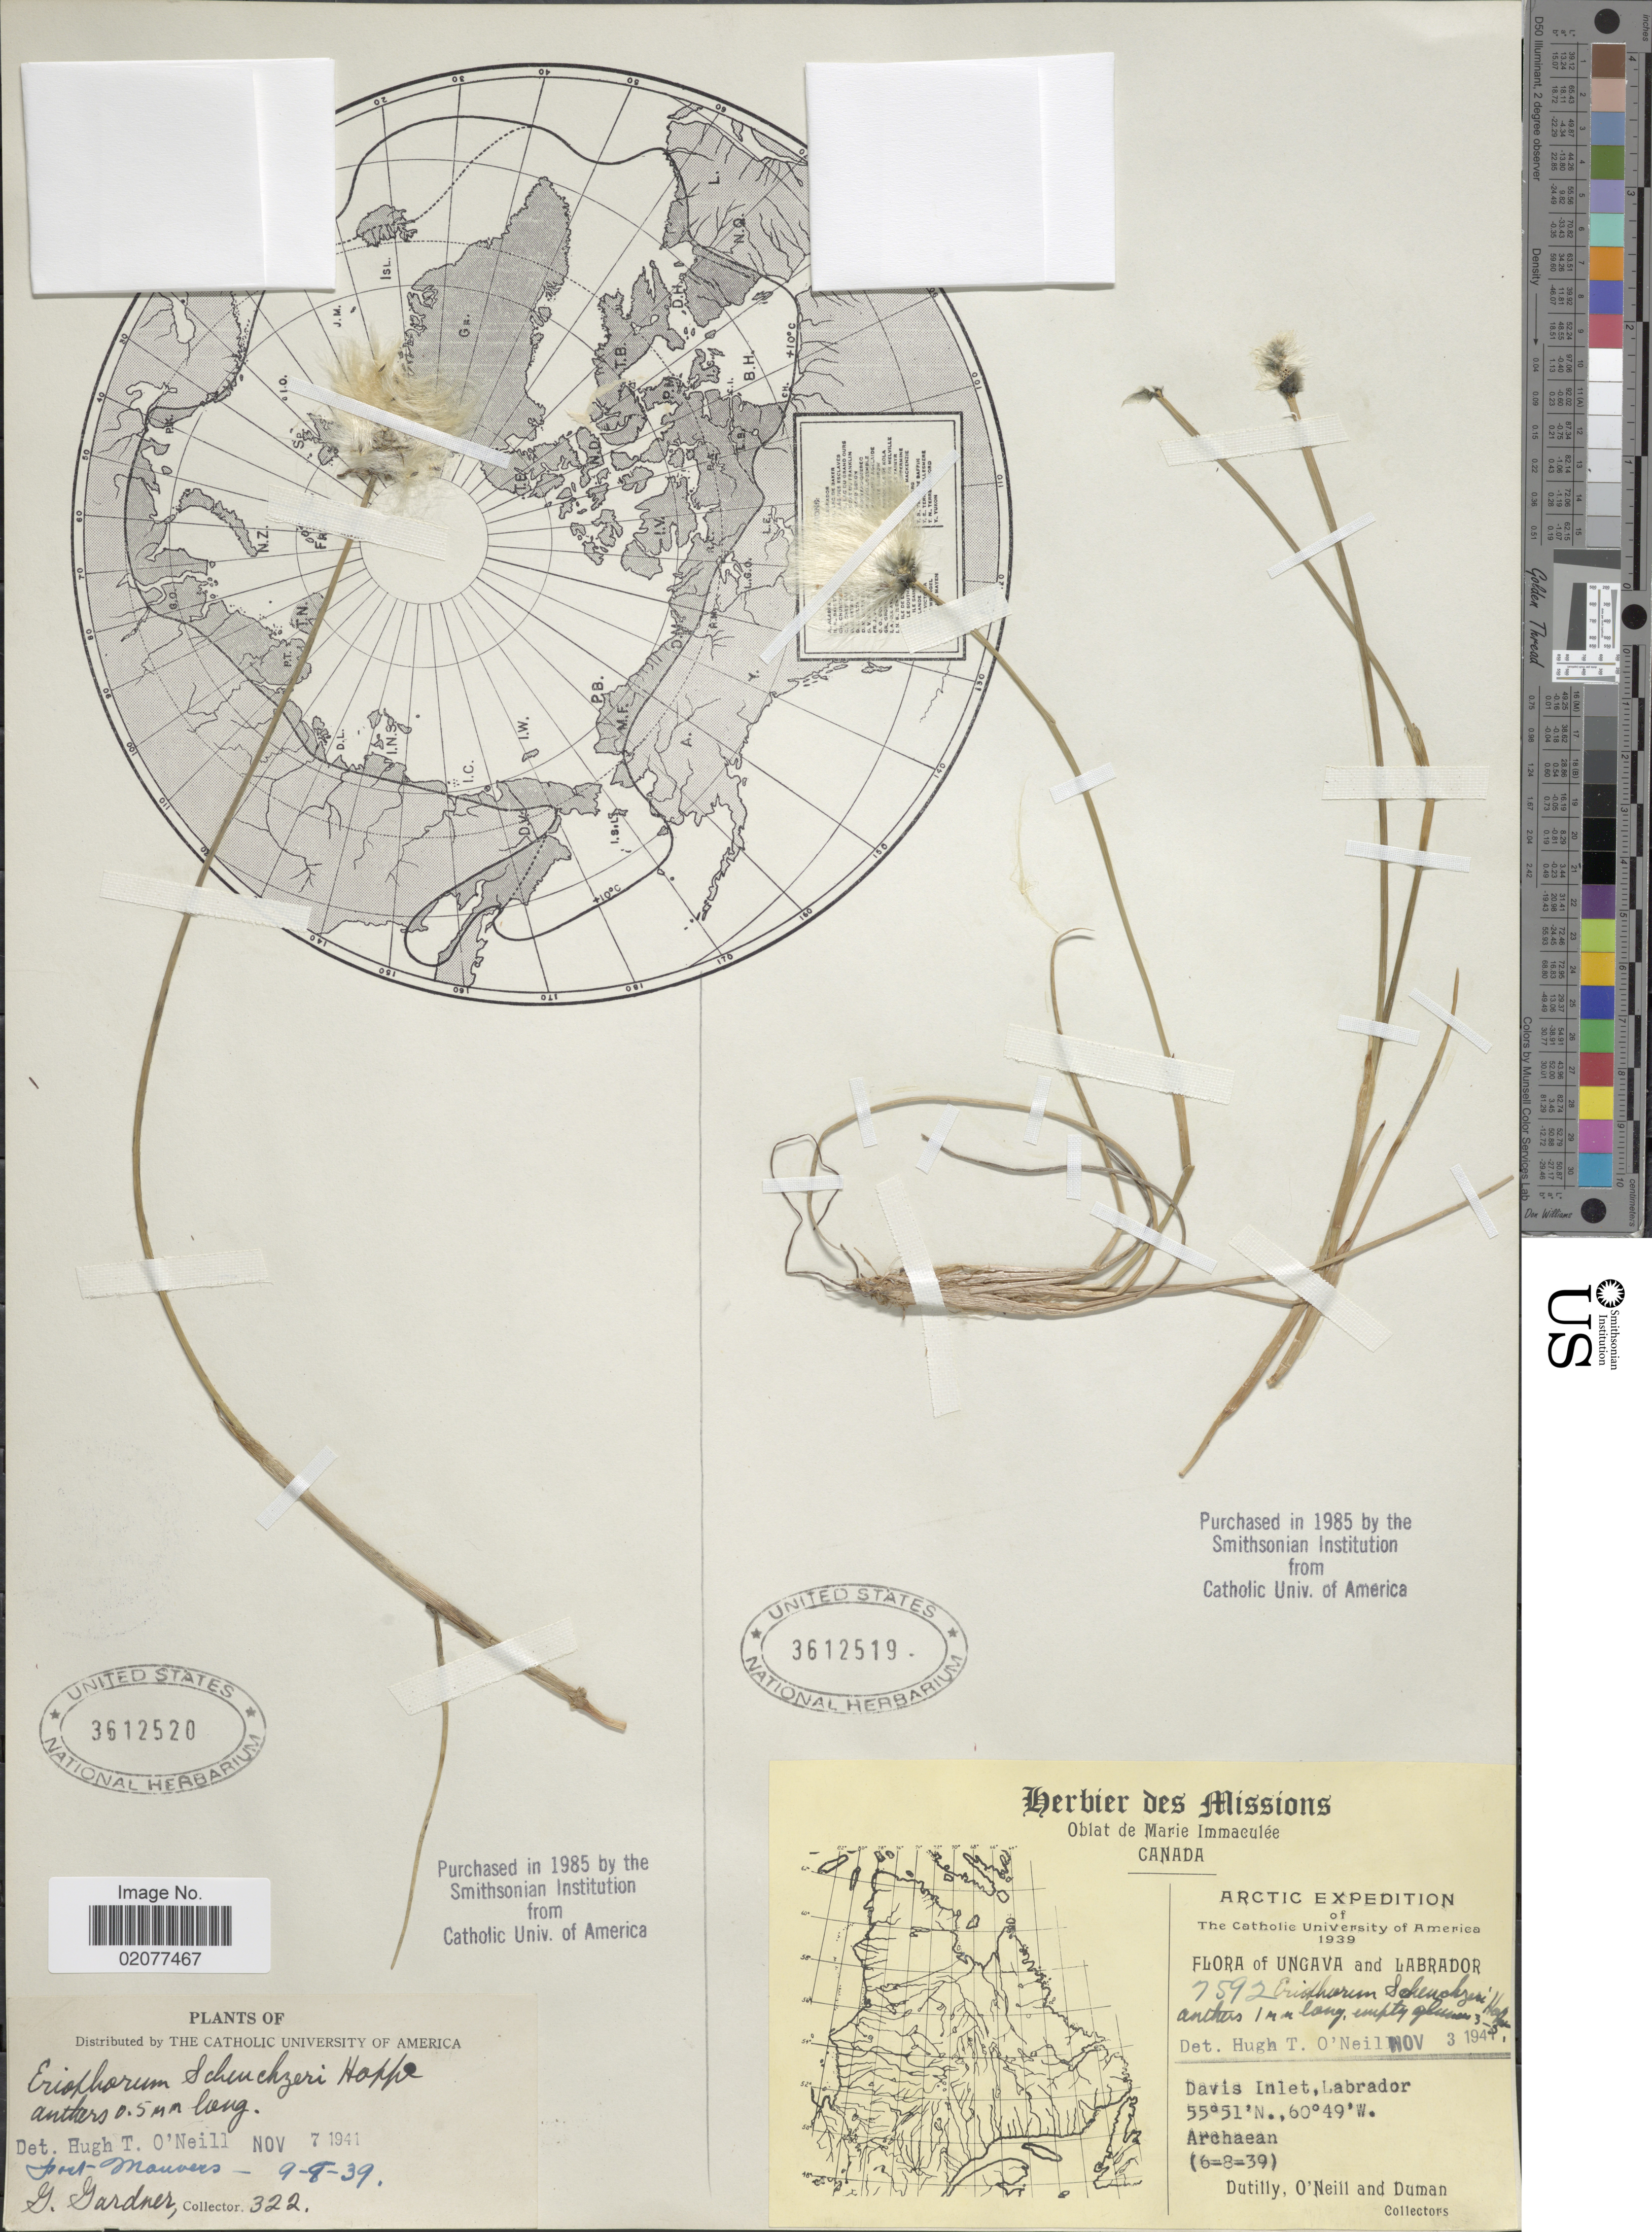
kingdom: Plantae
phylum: Tracheophyta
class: Liliopsida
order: Poales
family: Cyperaceae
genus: Eriophorum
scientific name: Eriophorum scheuchzeri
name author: Hoppe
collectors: -. Dutilly, O' Neill & -. Duman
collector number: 7592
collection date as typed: Transcribed d/m/y: 6/8/39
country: Canada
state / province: Newfoundland and Labrador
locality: Ungava and Labrador. Davis Inlet, Labrador.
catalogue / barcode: US 3612519-2